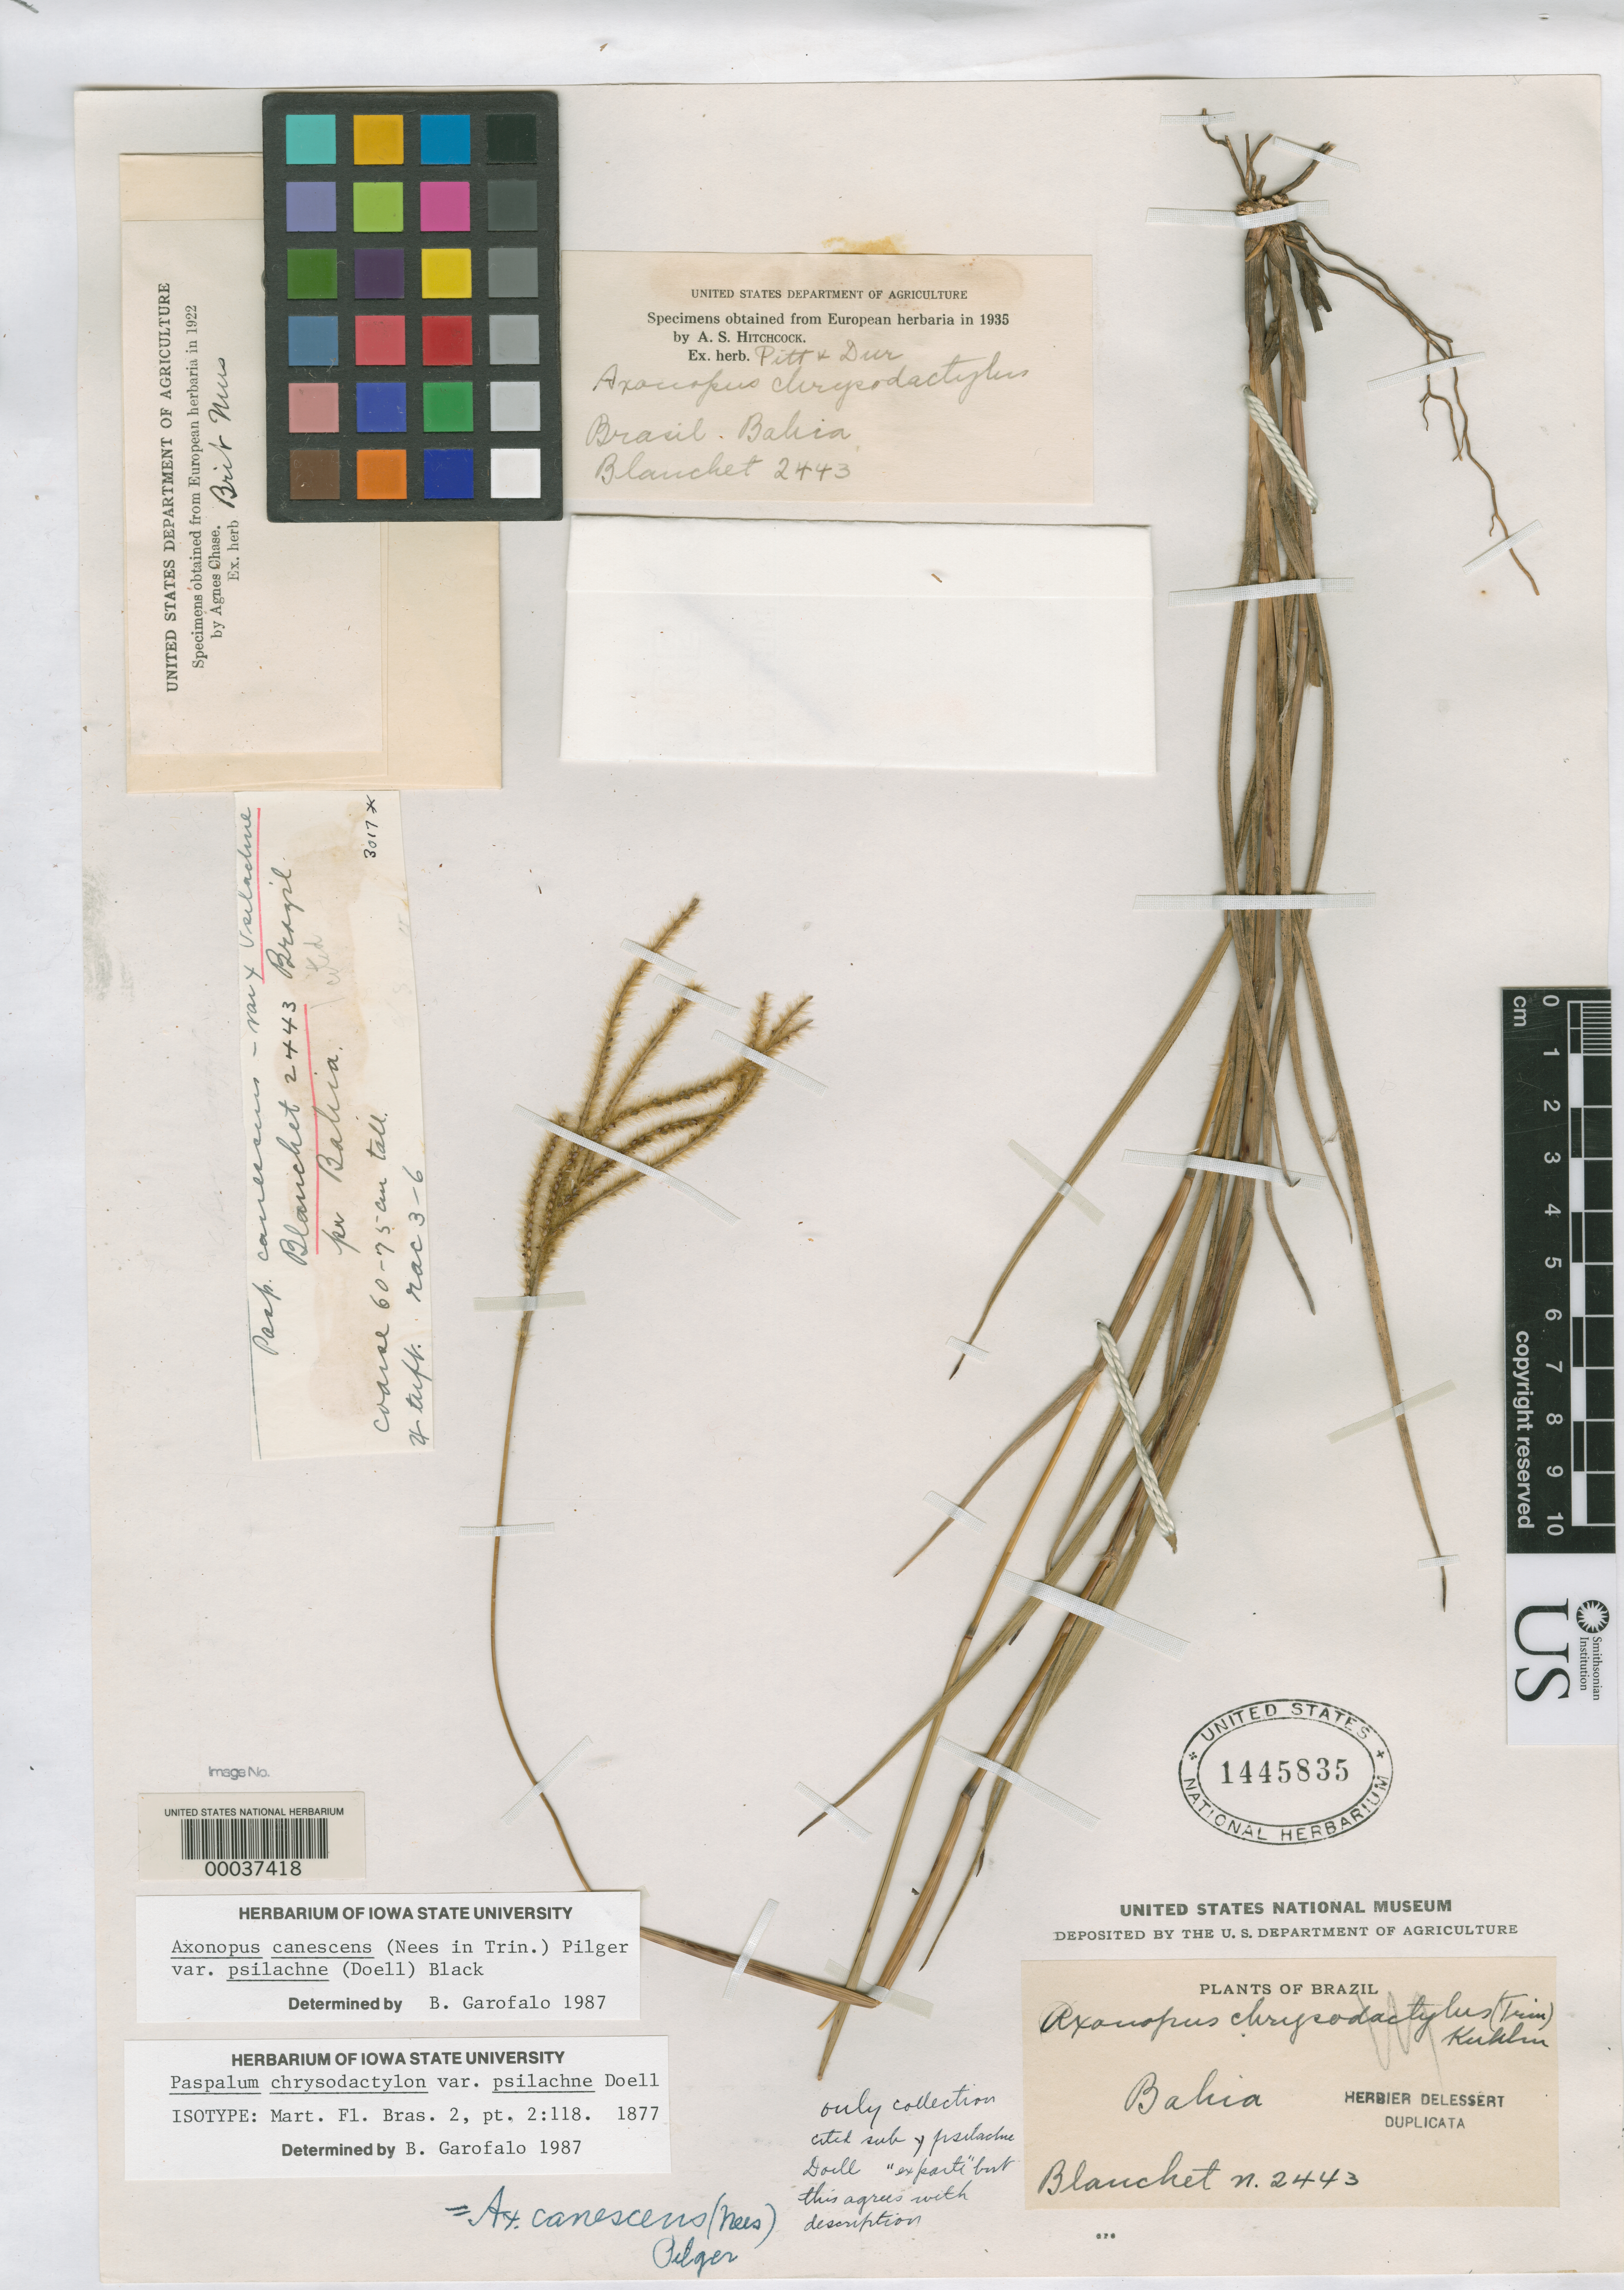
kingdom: Plantae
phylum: Tracheophyta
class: Liliopsida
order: Poales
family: Poaceae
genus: Paspalum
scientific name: Paspalum chrysodactylon var. psilachne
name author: Döll in Mart.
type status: Type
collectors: J. Blanchet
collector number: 2443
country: Brazil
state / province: Bahia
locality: North of Esplanda city on road to Jaquera.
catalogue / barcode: US 1445835